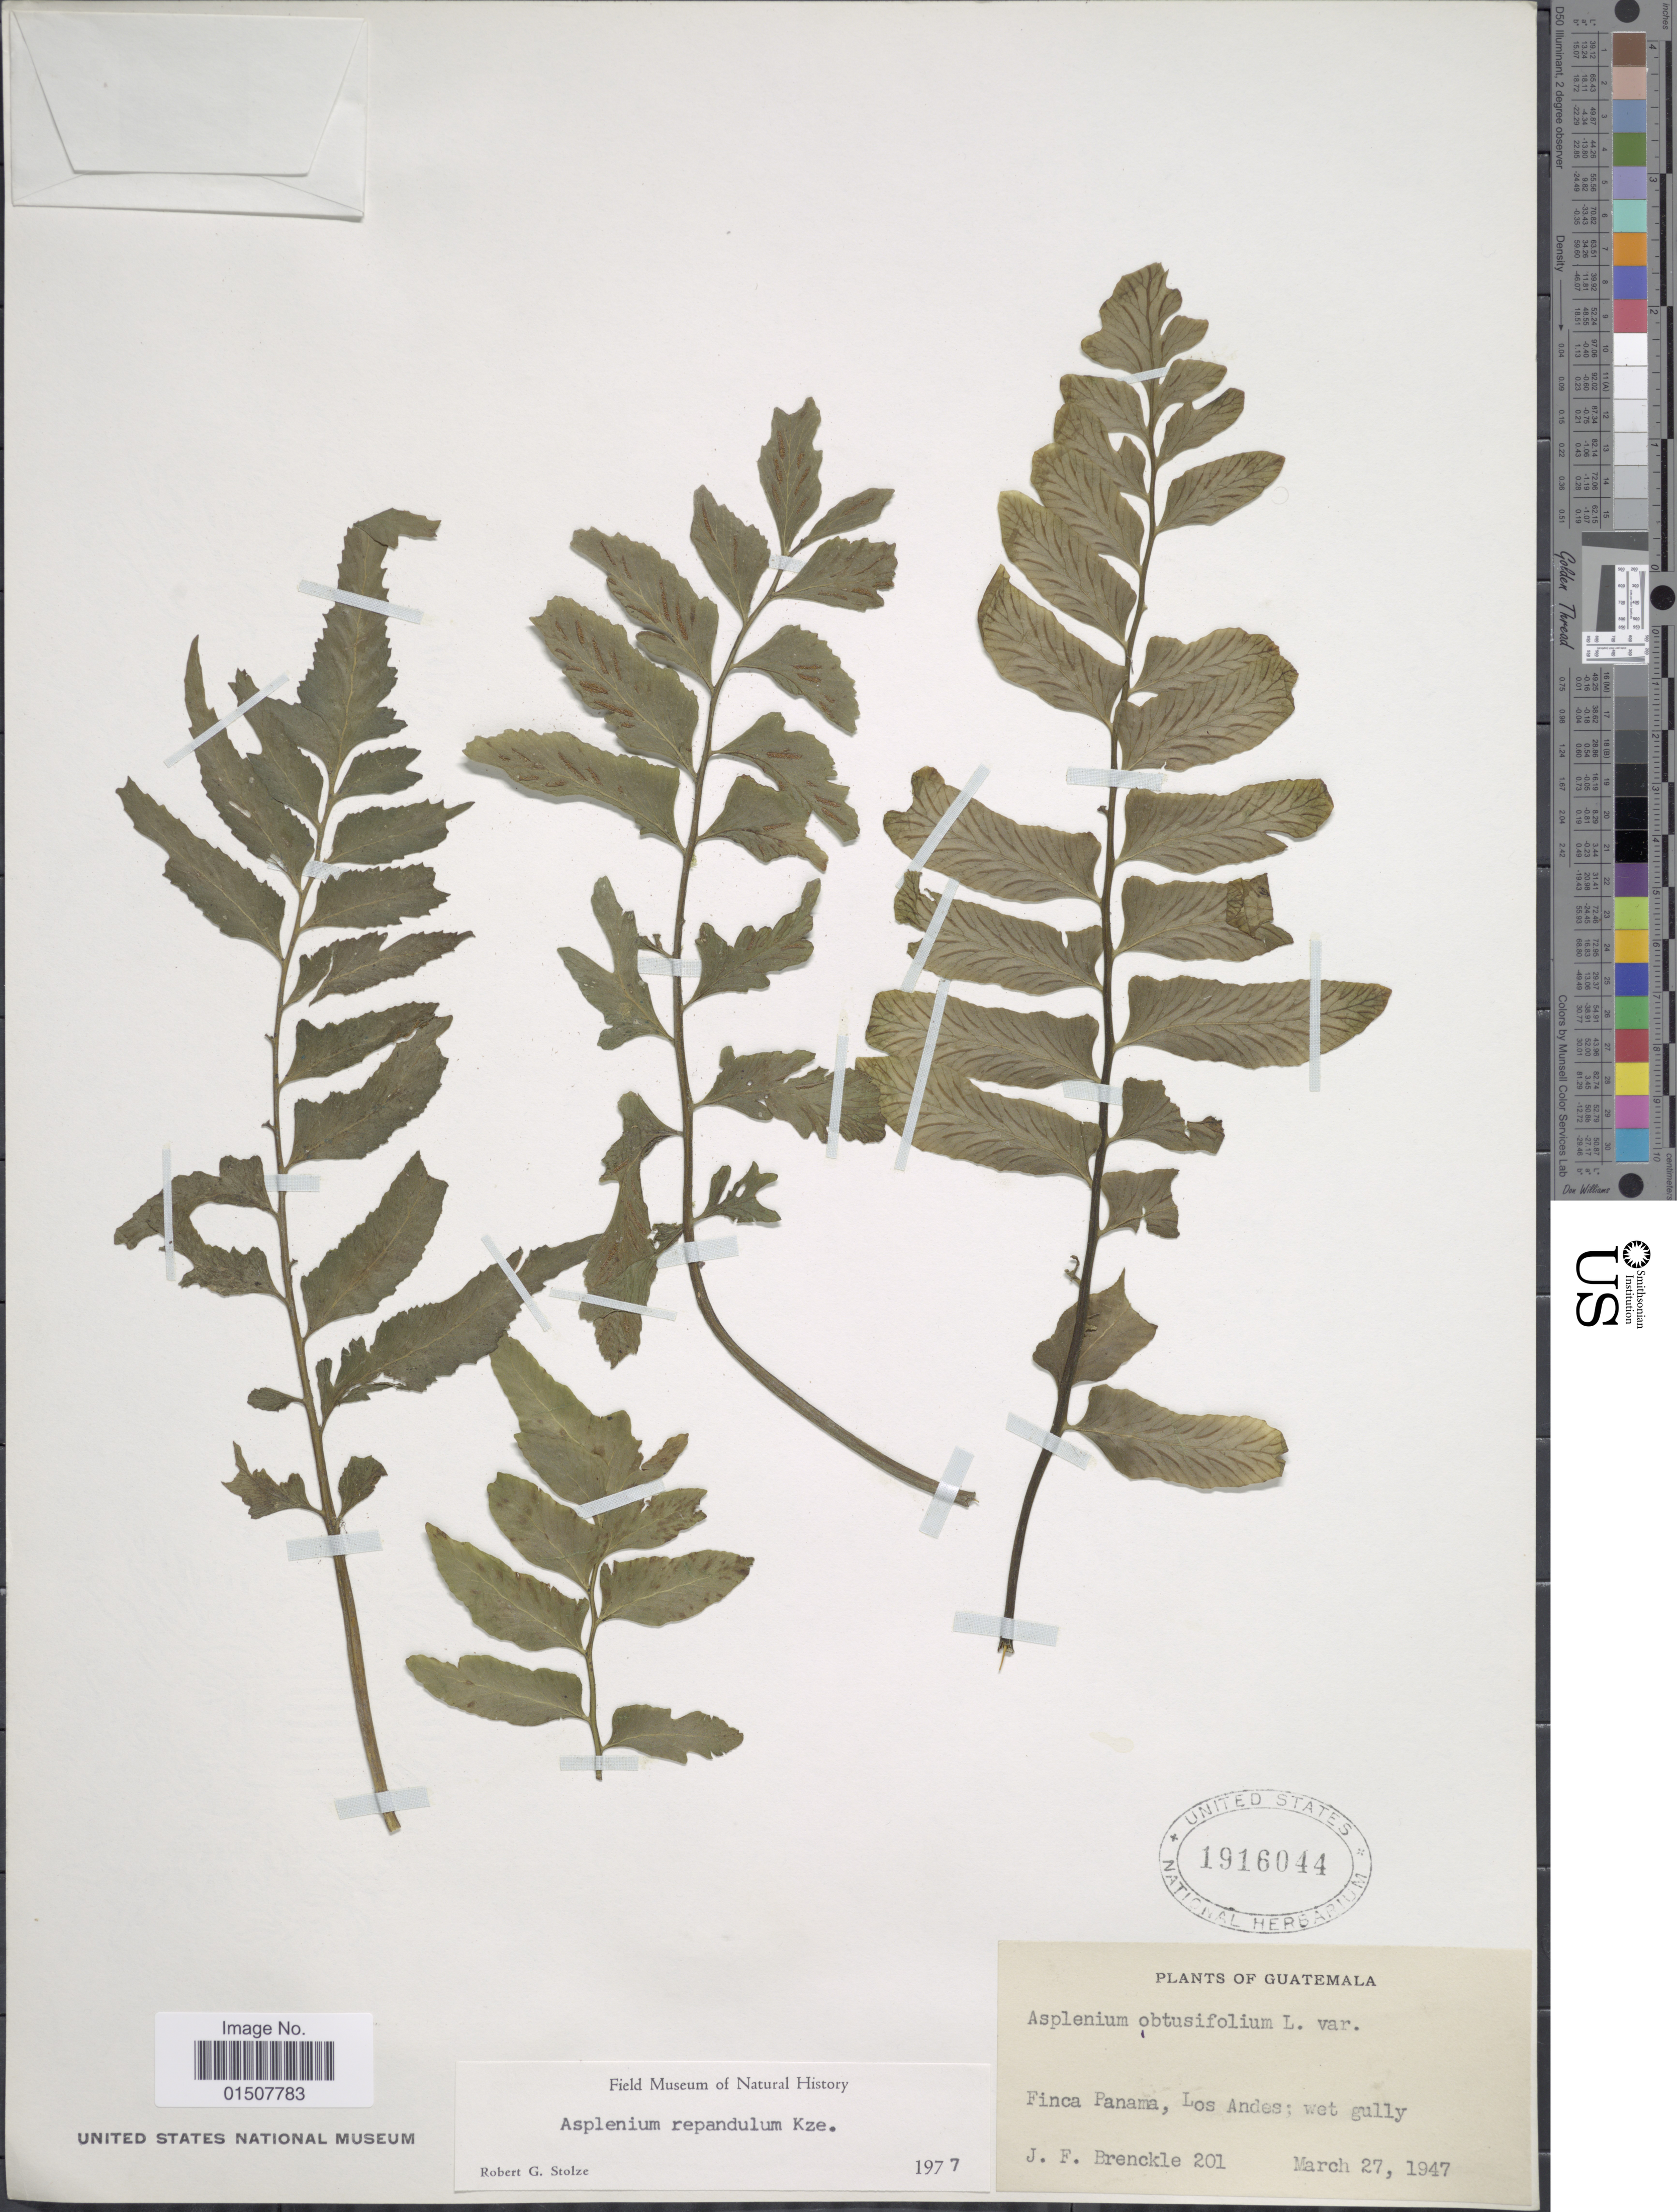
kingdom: Plantae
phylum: Tracheophyta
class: Polypodiopsida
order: Polypodiales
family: Aspleniaceae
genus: Asplenium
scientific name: Asplenium riparium Brack., nom. illeg.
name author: Brack. in Wilkes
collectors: J. Brenckle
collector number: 201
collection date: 1947-03-27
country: Guatemala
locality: Finca Panama, Los Andes: wet gully.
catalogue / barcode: US 1916044